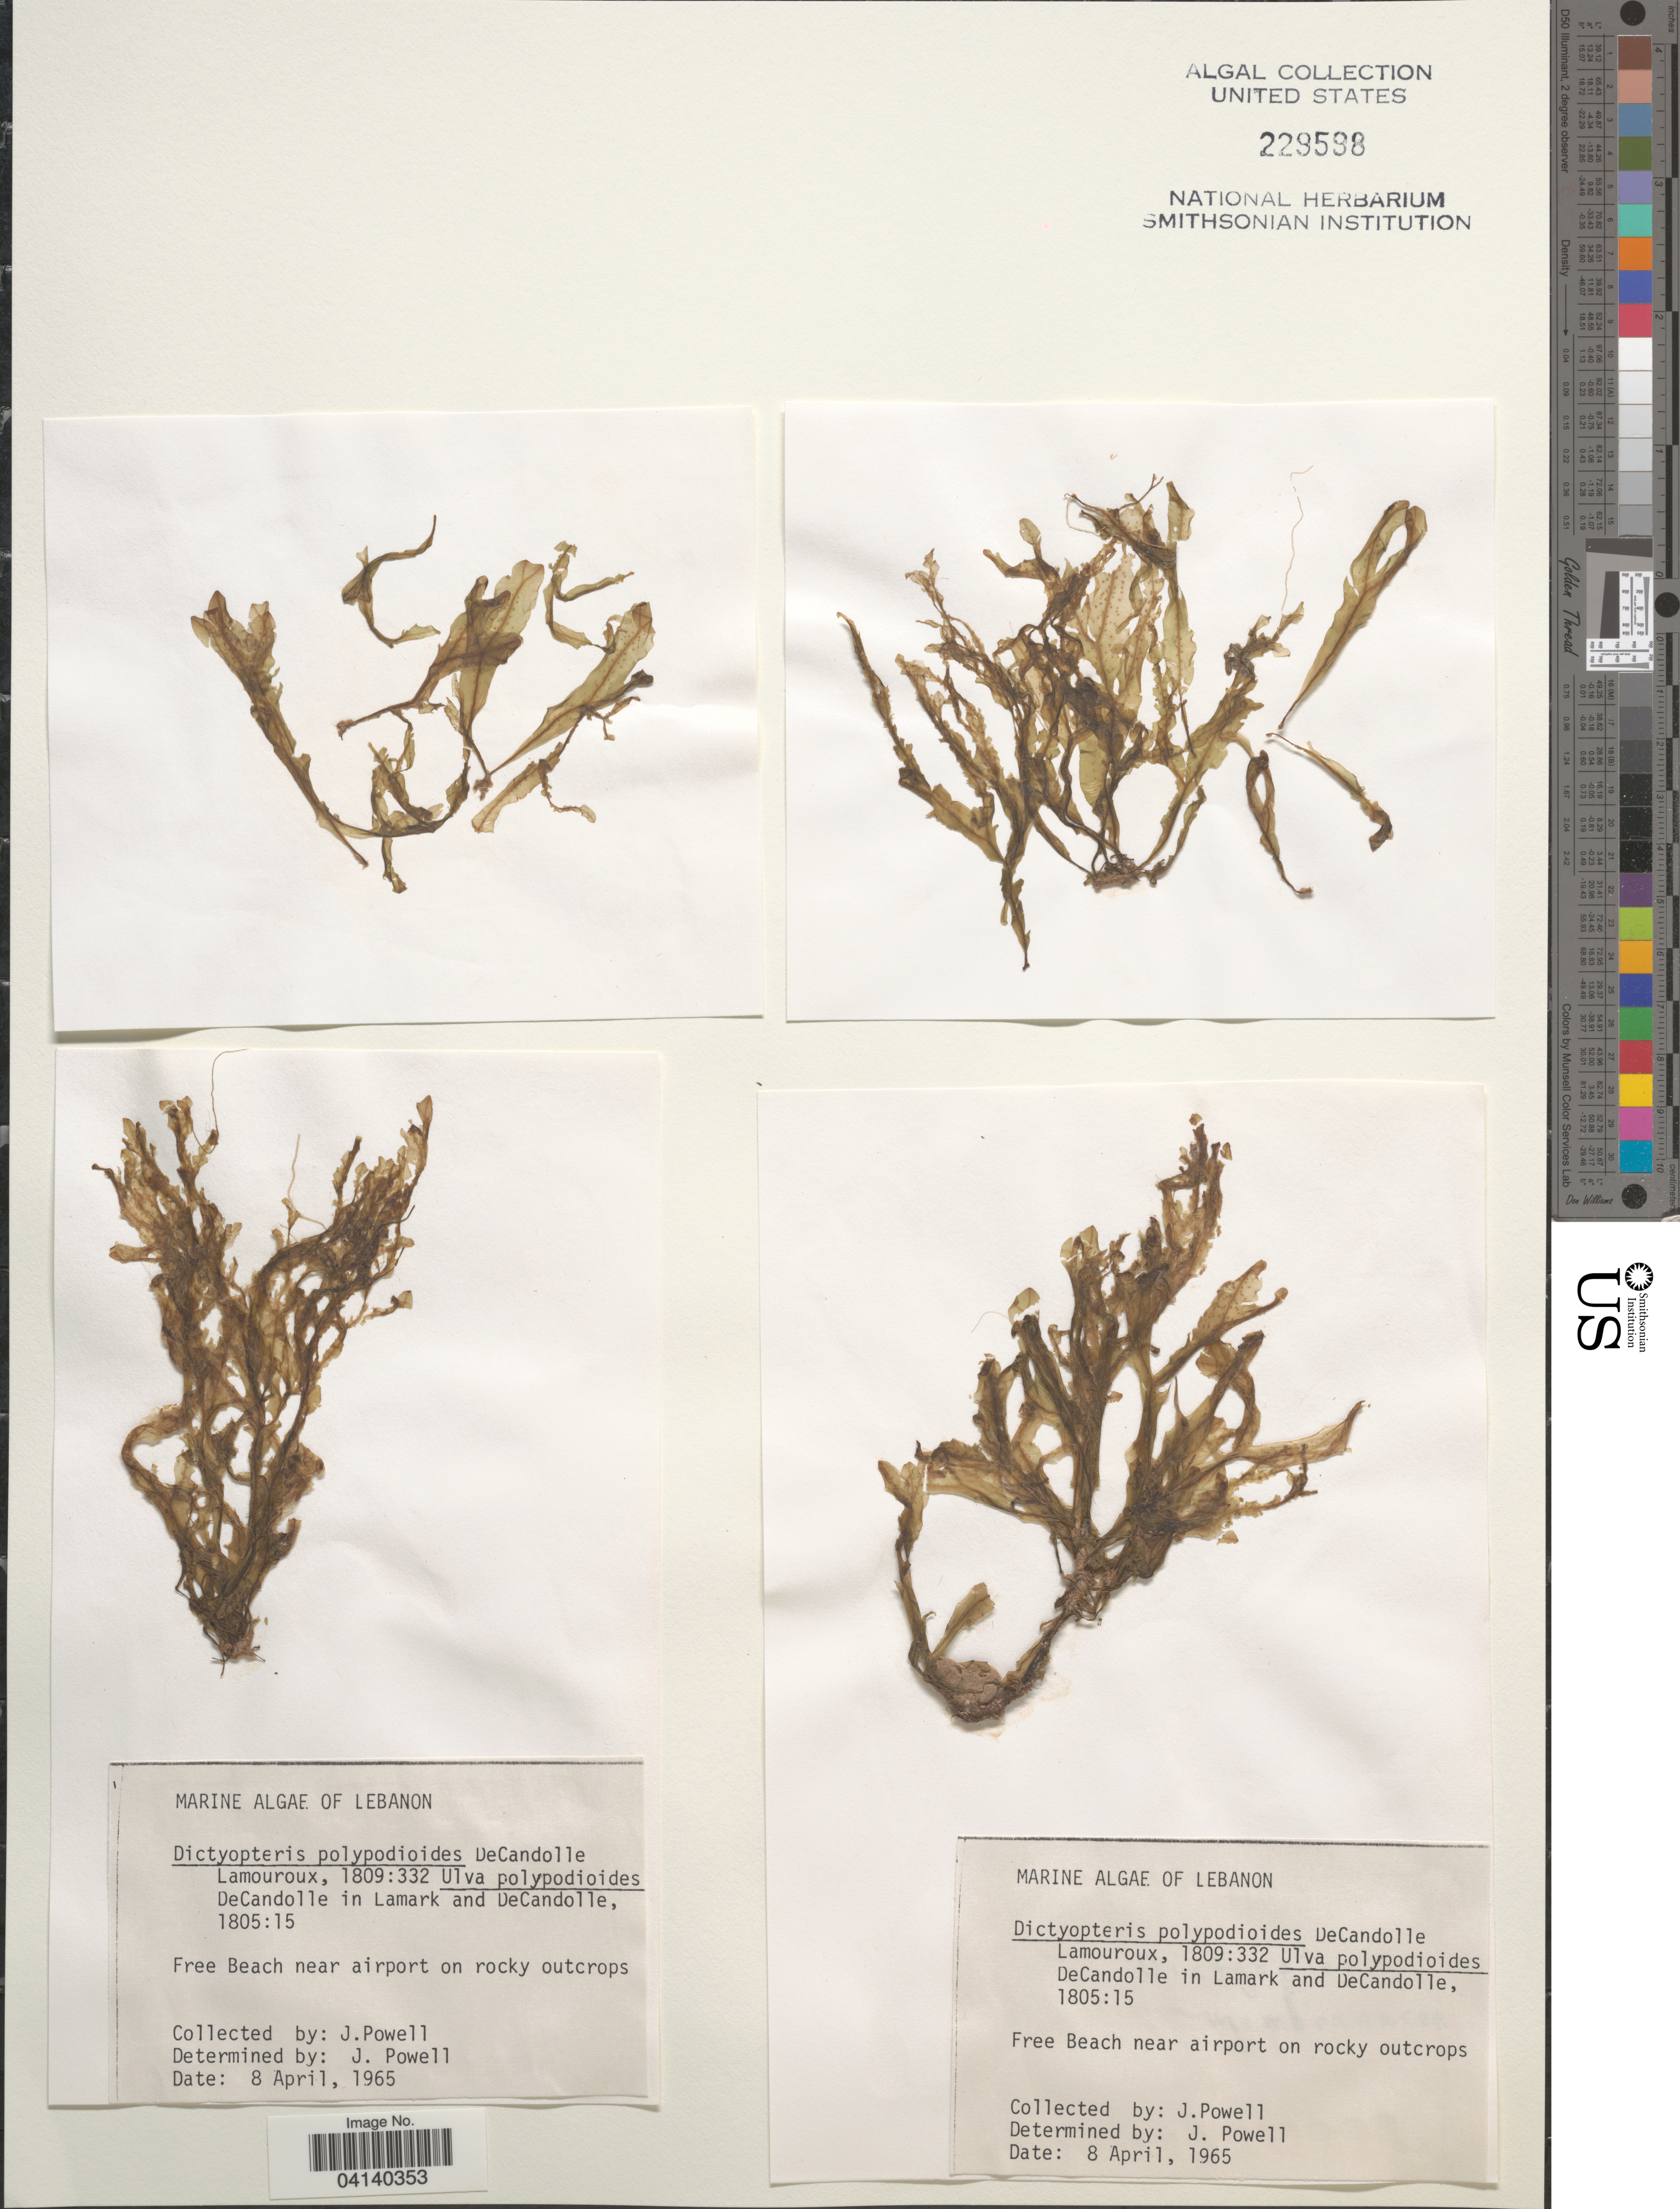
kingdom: Chromista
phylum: Ochrophyta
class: Phaeophyceae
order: Dictyotales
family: Dictyotaceae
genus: Dictyopteris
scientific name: Dictyopteris polypodioides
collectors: J. Powell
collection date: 1965-04-08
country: Lebanon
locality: Free Beach near airport on rocky outcrops.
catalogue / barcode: US 229598